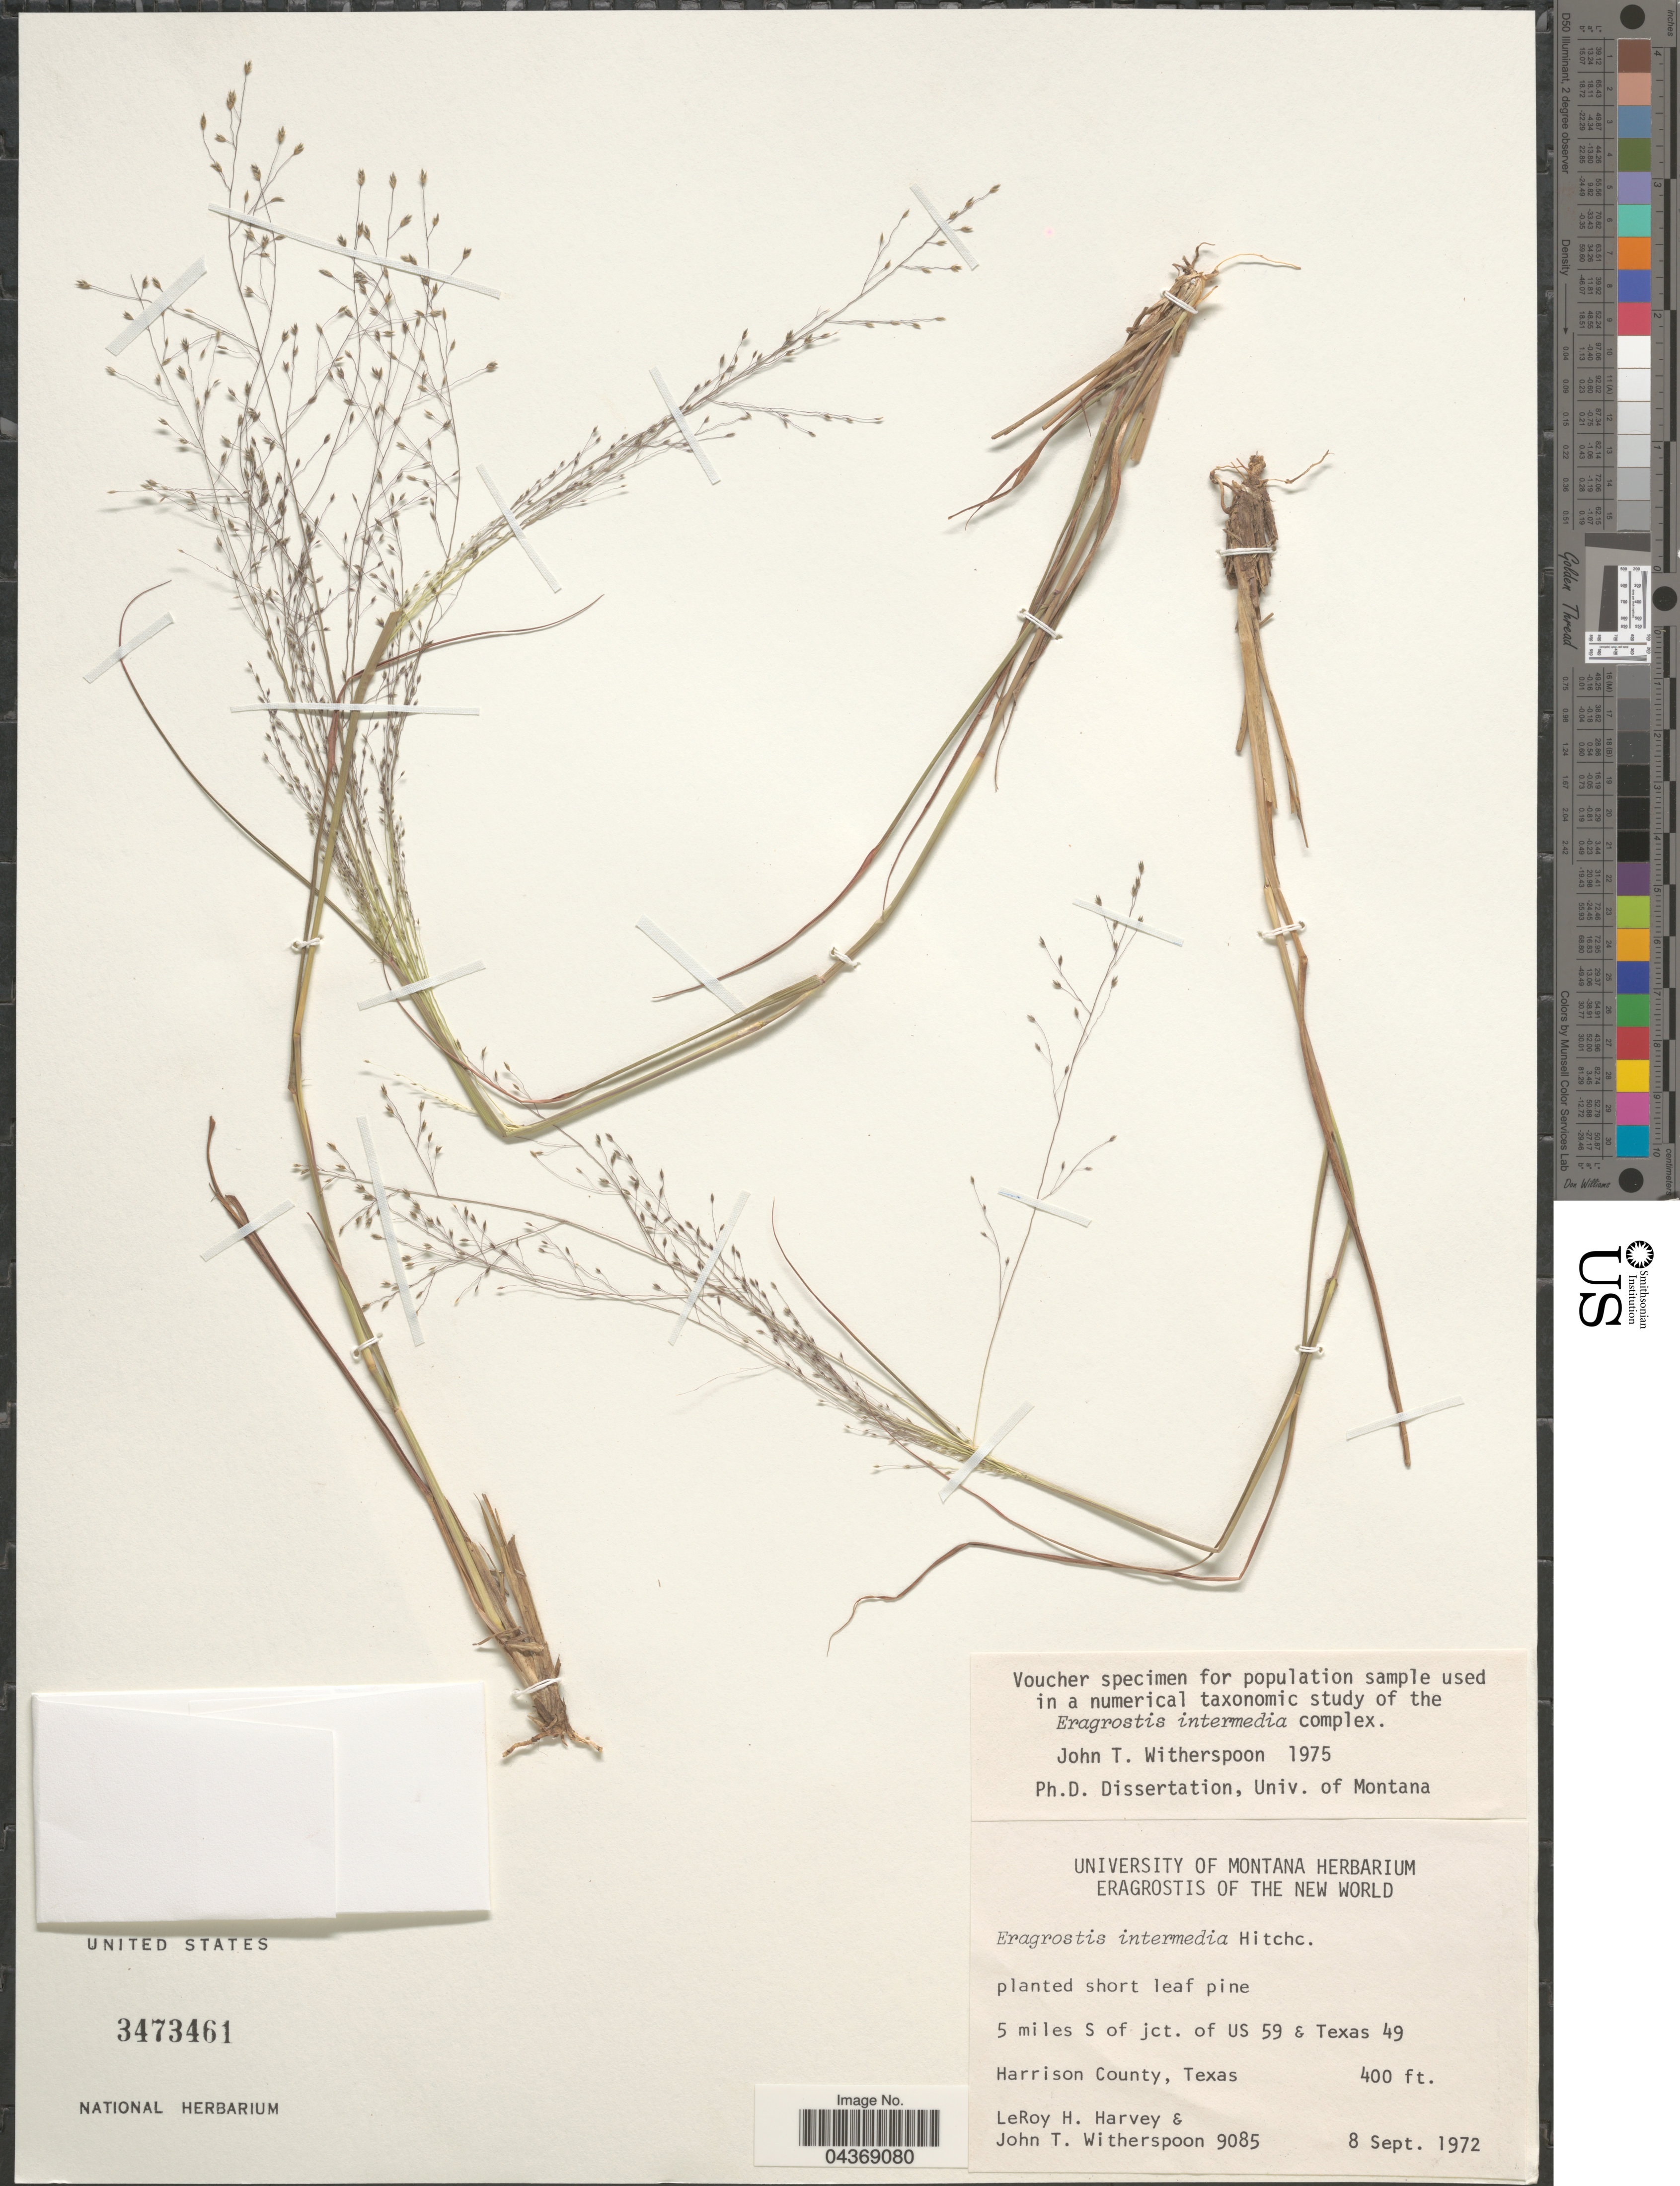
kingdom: Plantae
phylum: Tracheophyta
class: Liliopsida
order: Poales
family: Poaceae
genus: Eragrostis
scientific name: Eragrostis intermedia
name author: Hitchc.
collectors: L. H. Harvey & J. Witherspoon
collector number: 9085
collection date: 1972-09-08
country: United States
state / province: Texas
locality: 5 miles S of jct. of US 59 & Texas 49. Harrison County.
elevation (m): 122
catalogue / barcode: US 3473461